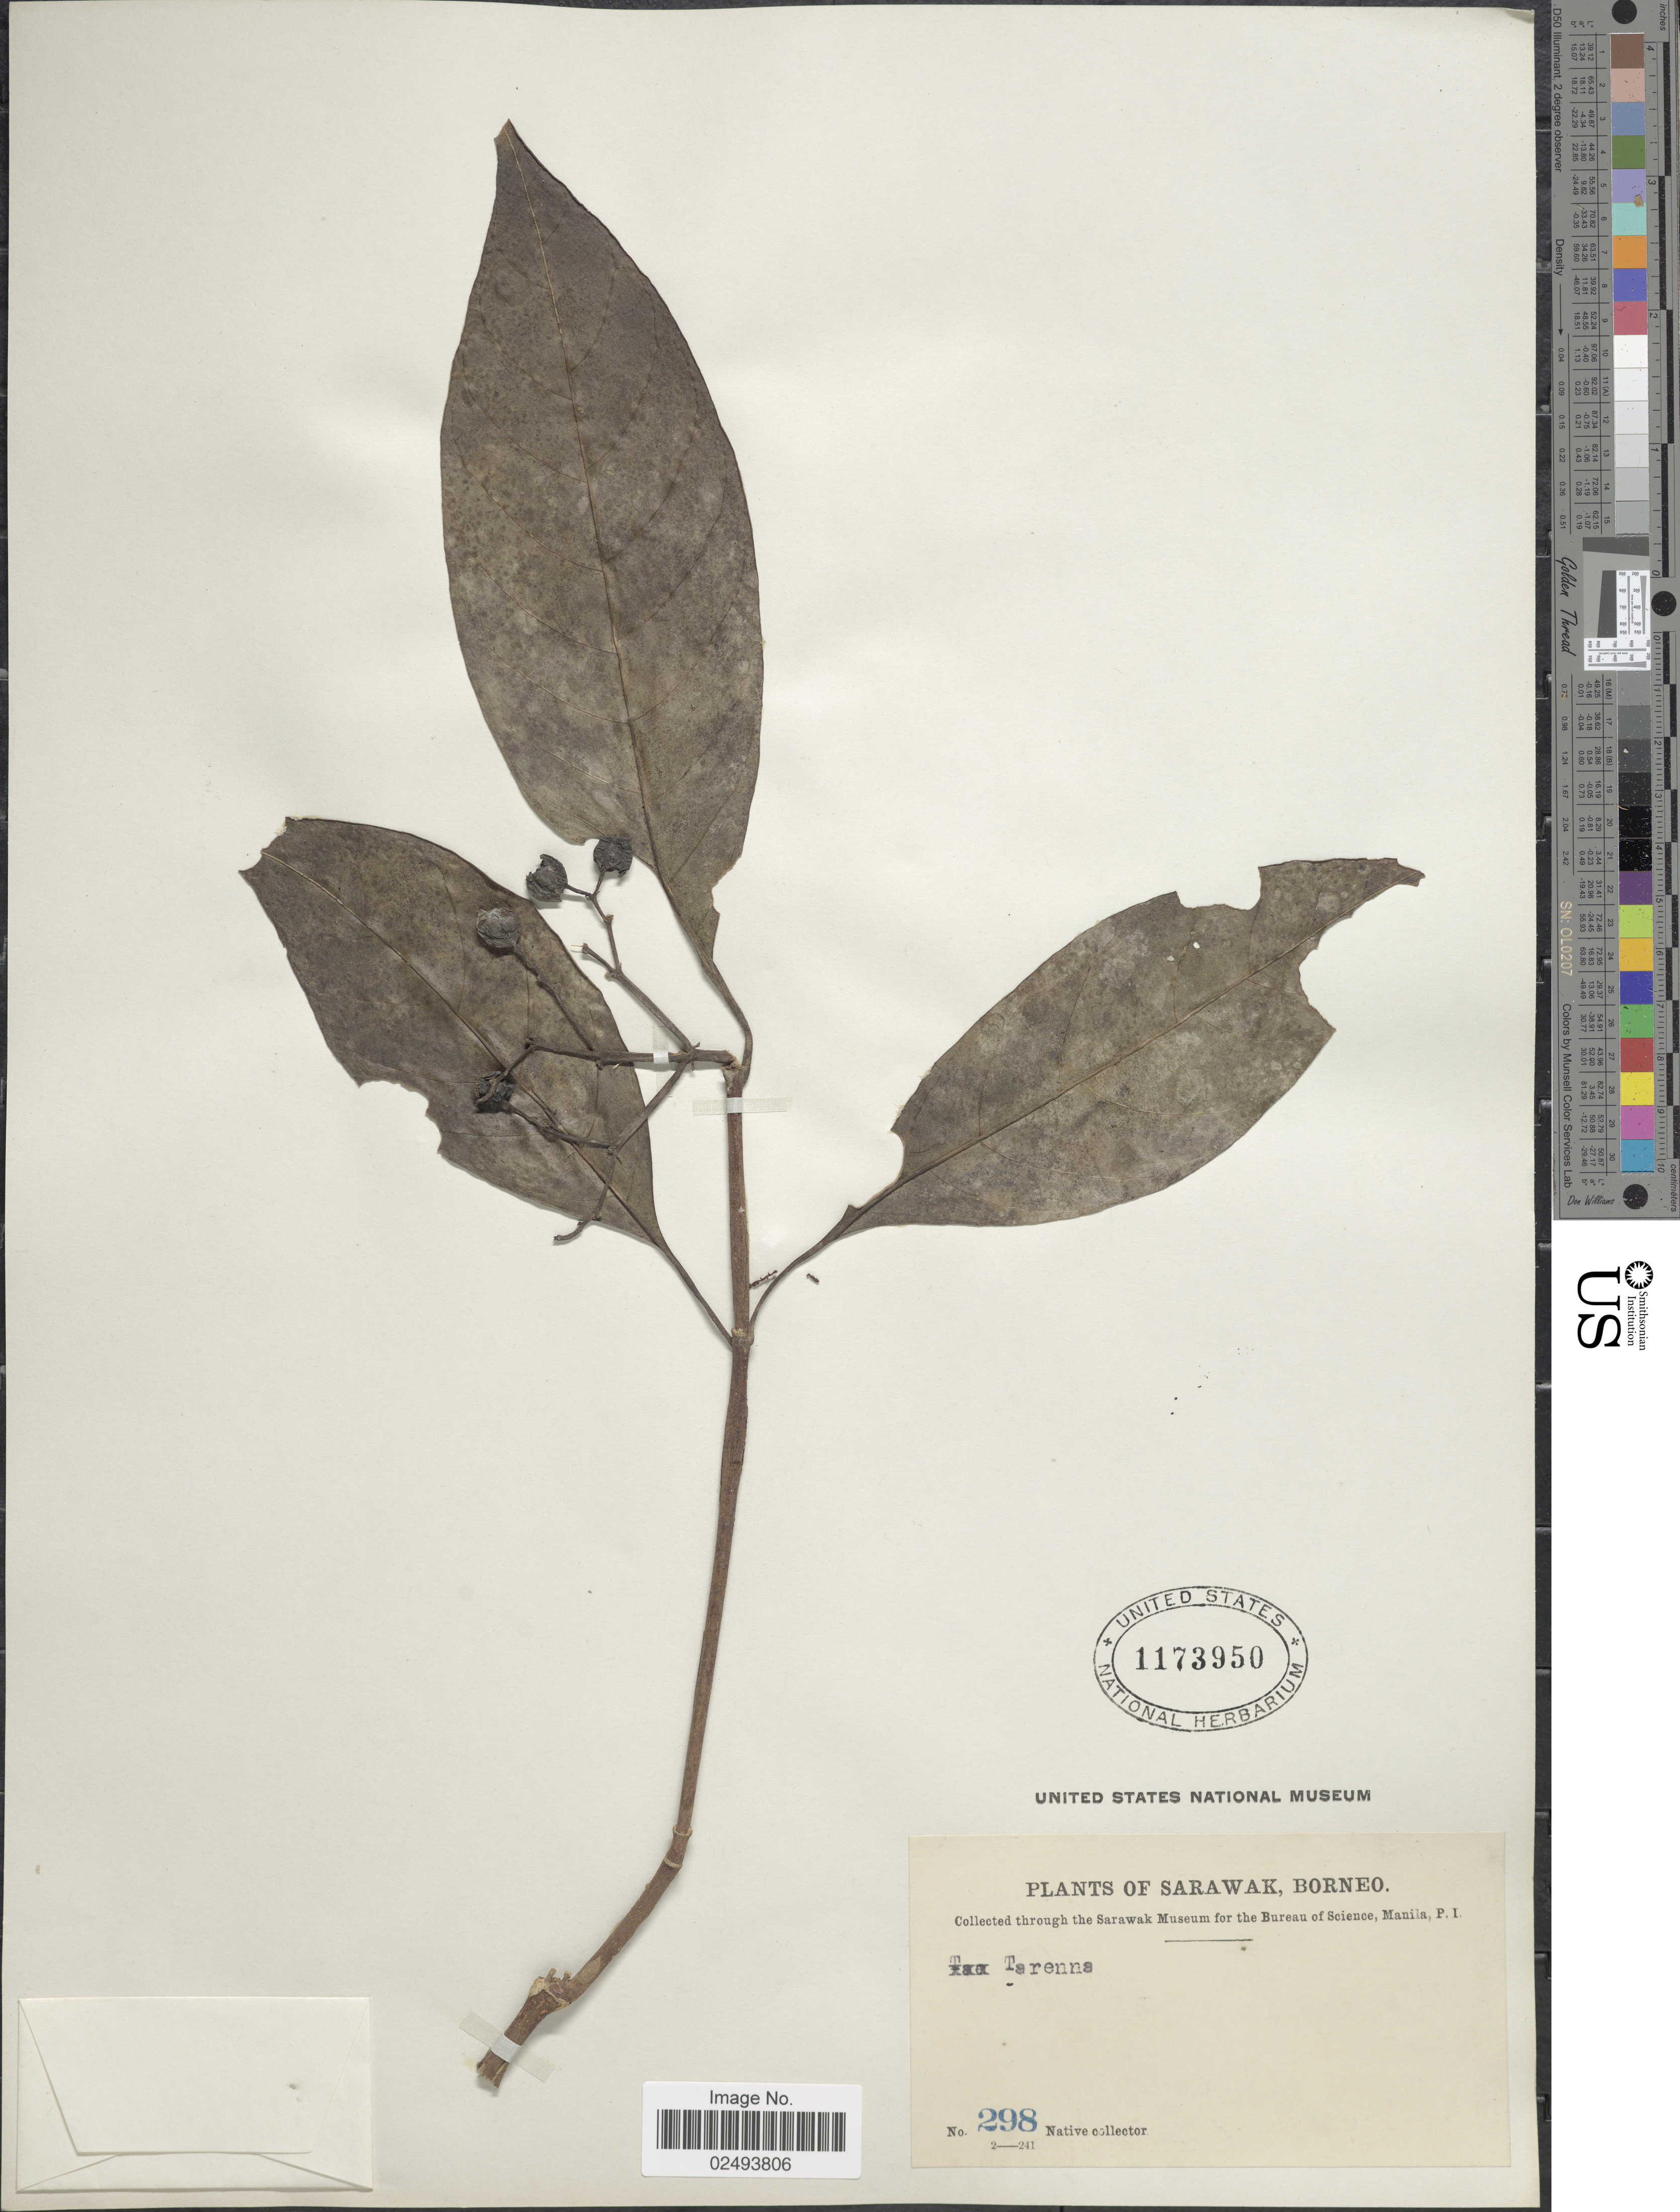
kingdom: Plantae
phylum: Tracheophyta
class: Magnoliopsida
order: Gentianales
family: Rubiaceae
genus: Tarenna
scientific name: Tarenna sp.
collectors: Native collector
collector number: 298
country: Malaysia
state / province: Sarawak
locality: Borneo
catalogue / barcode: US 1173950